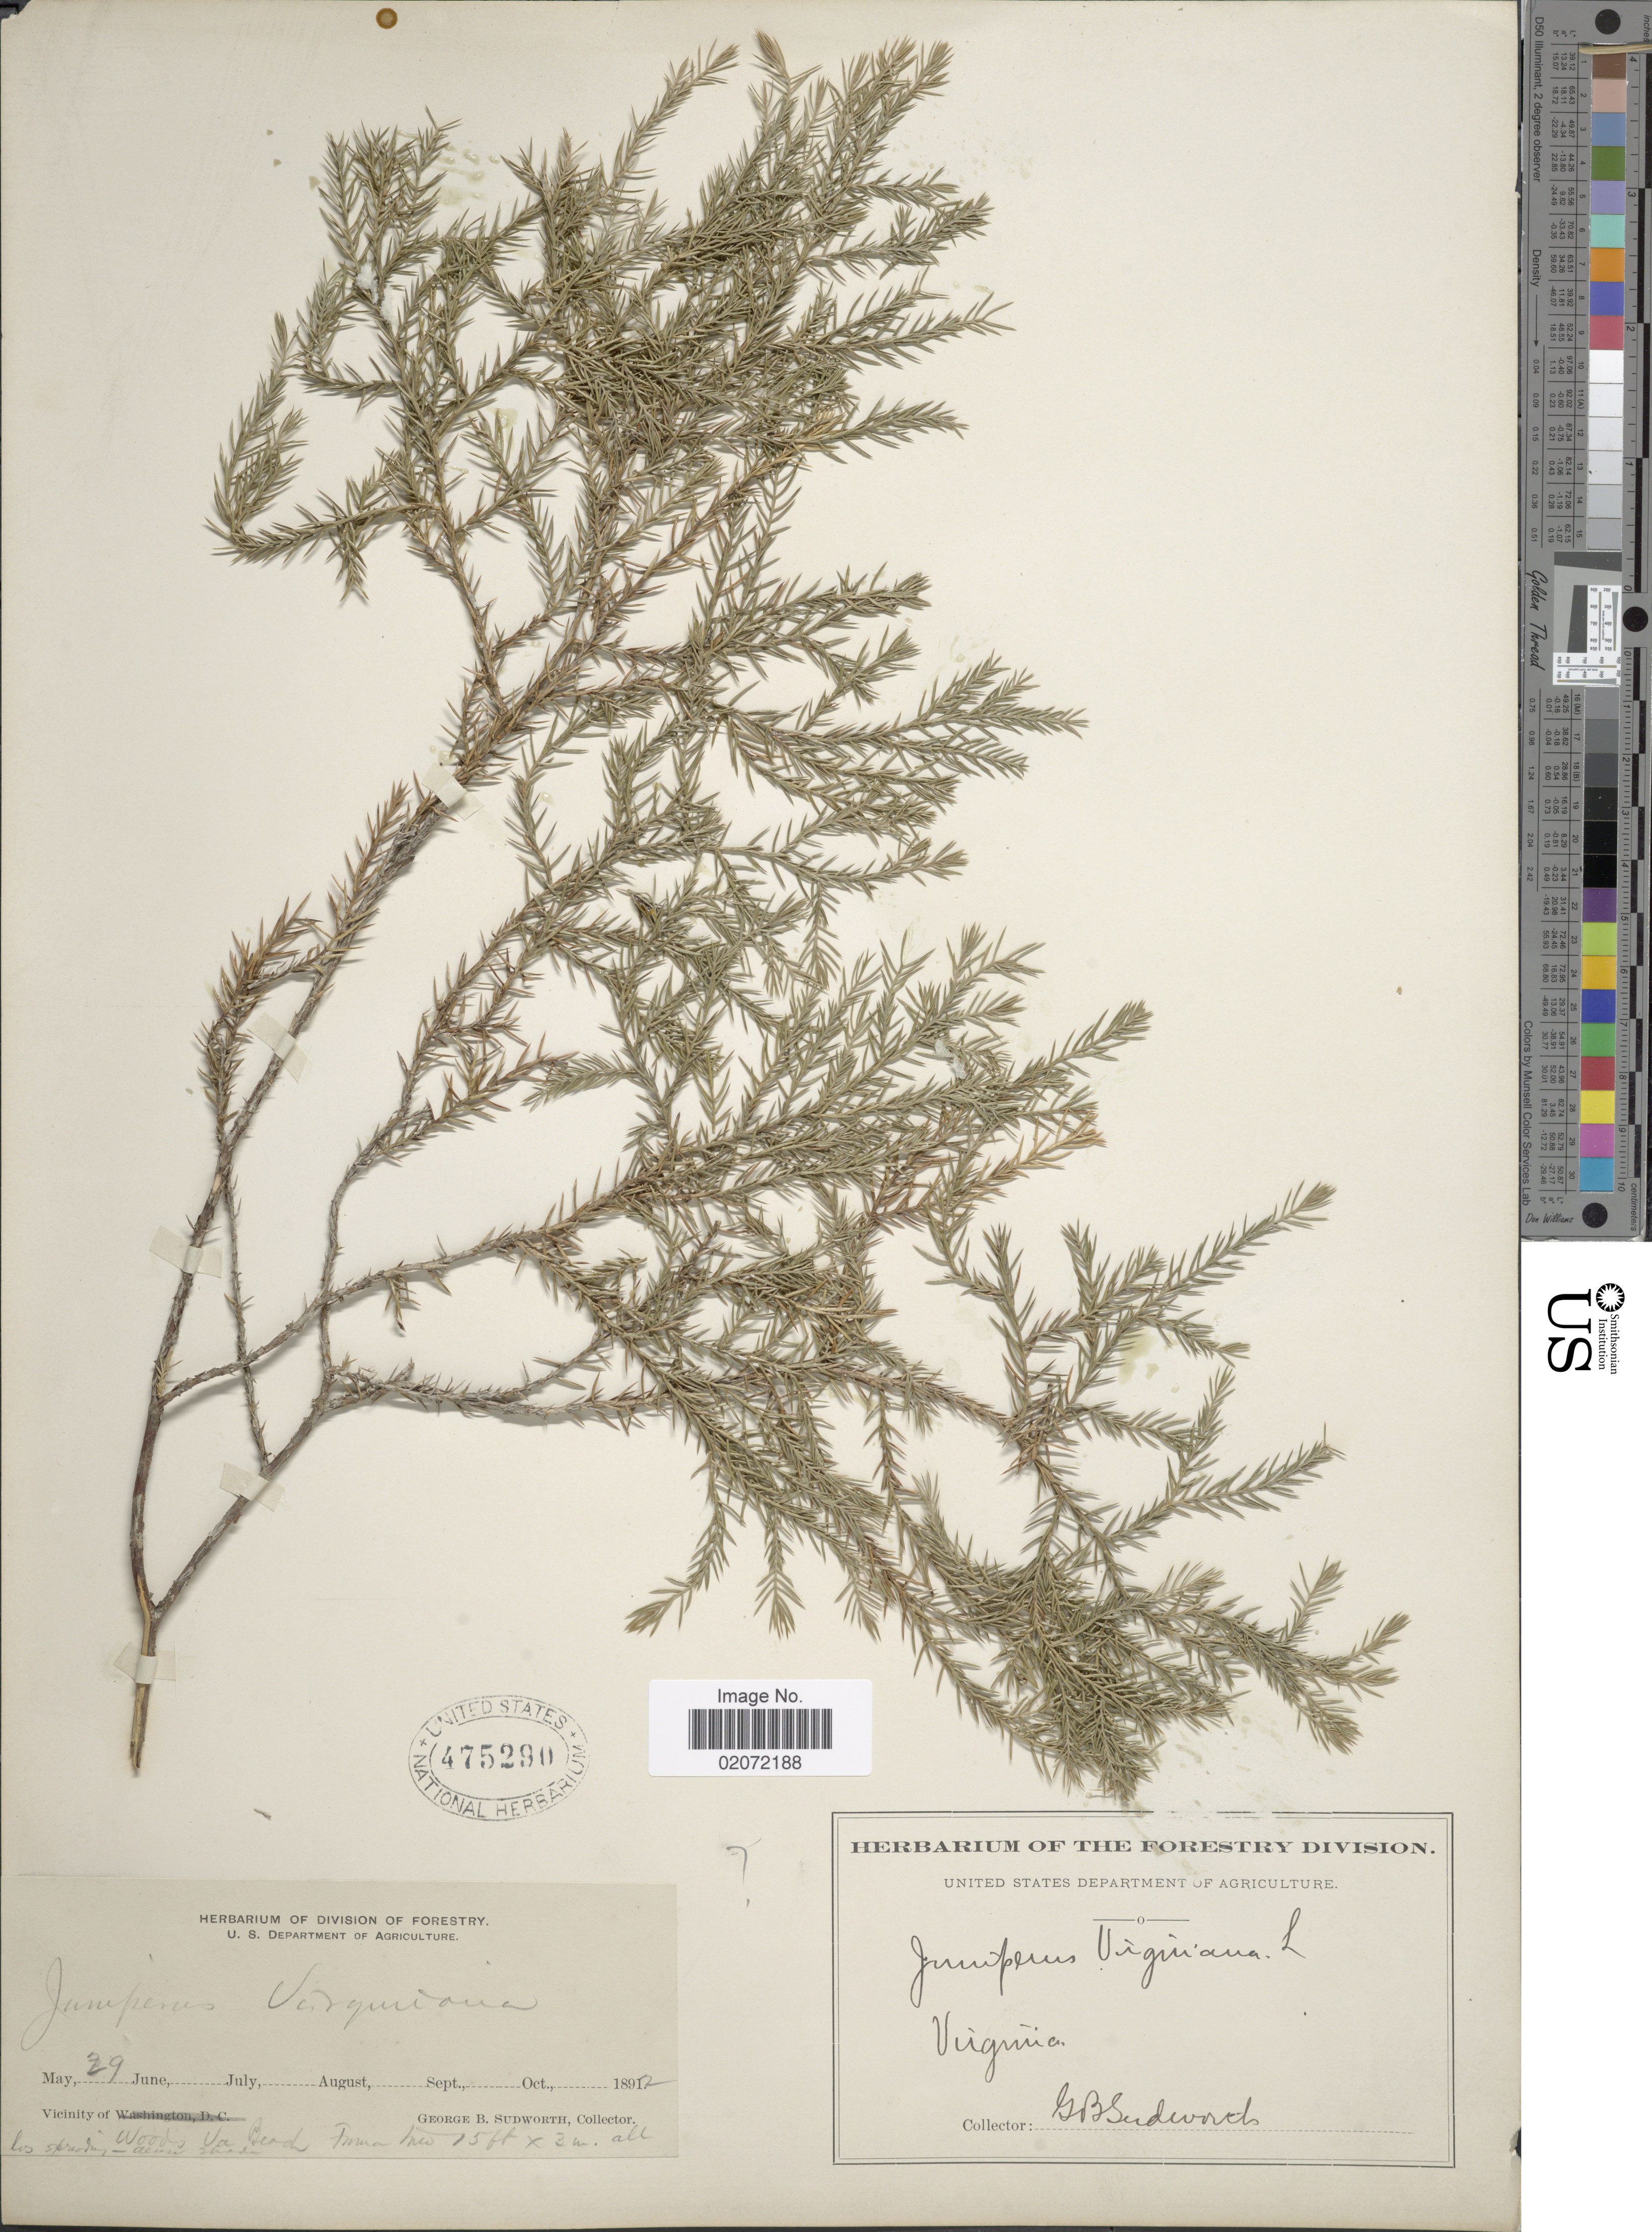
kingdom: Plantae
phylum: Tracheophyta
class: Pinopsida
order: Pinales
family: Cupressaceae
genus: Juniperus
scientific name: Juniperus virginiana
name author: L.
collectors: G. B. Sudworth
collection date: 1892-06-29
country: United States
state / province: Virginia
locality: Virginia.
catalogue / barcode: US 475290